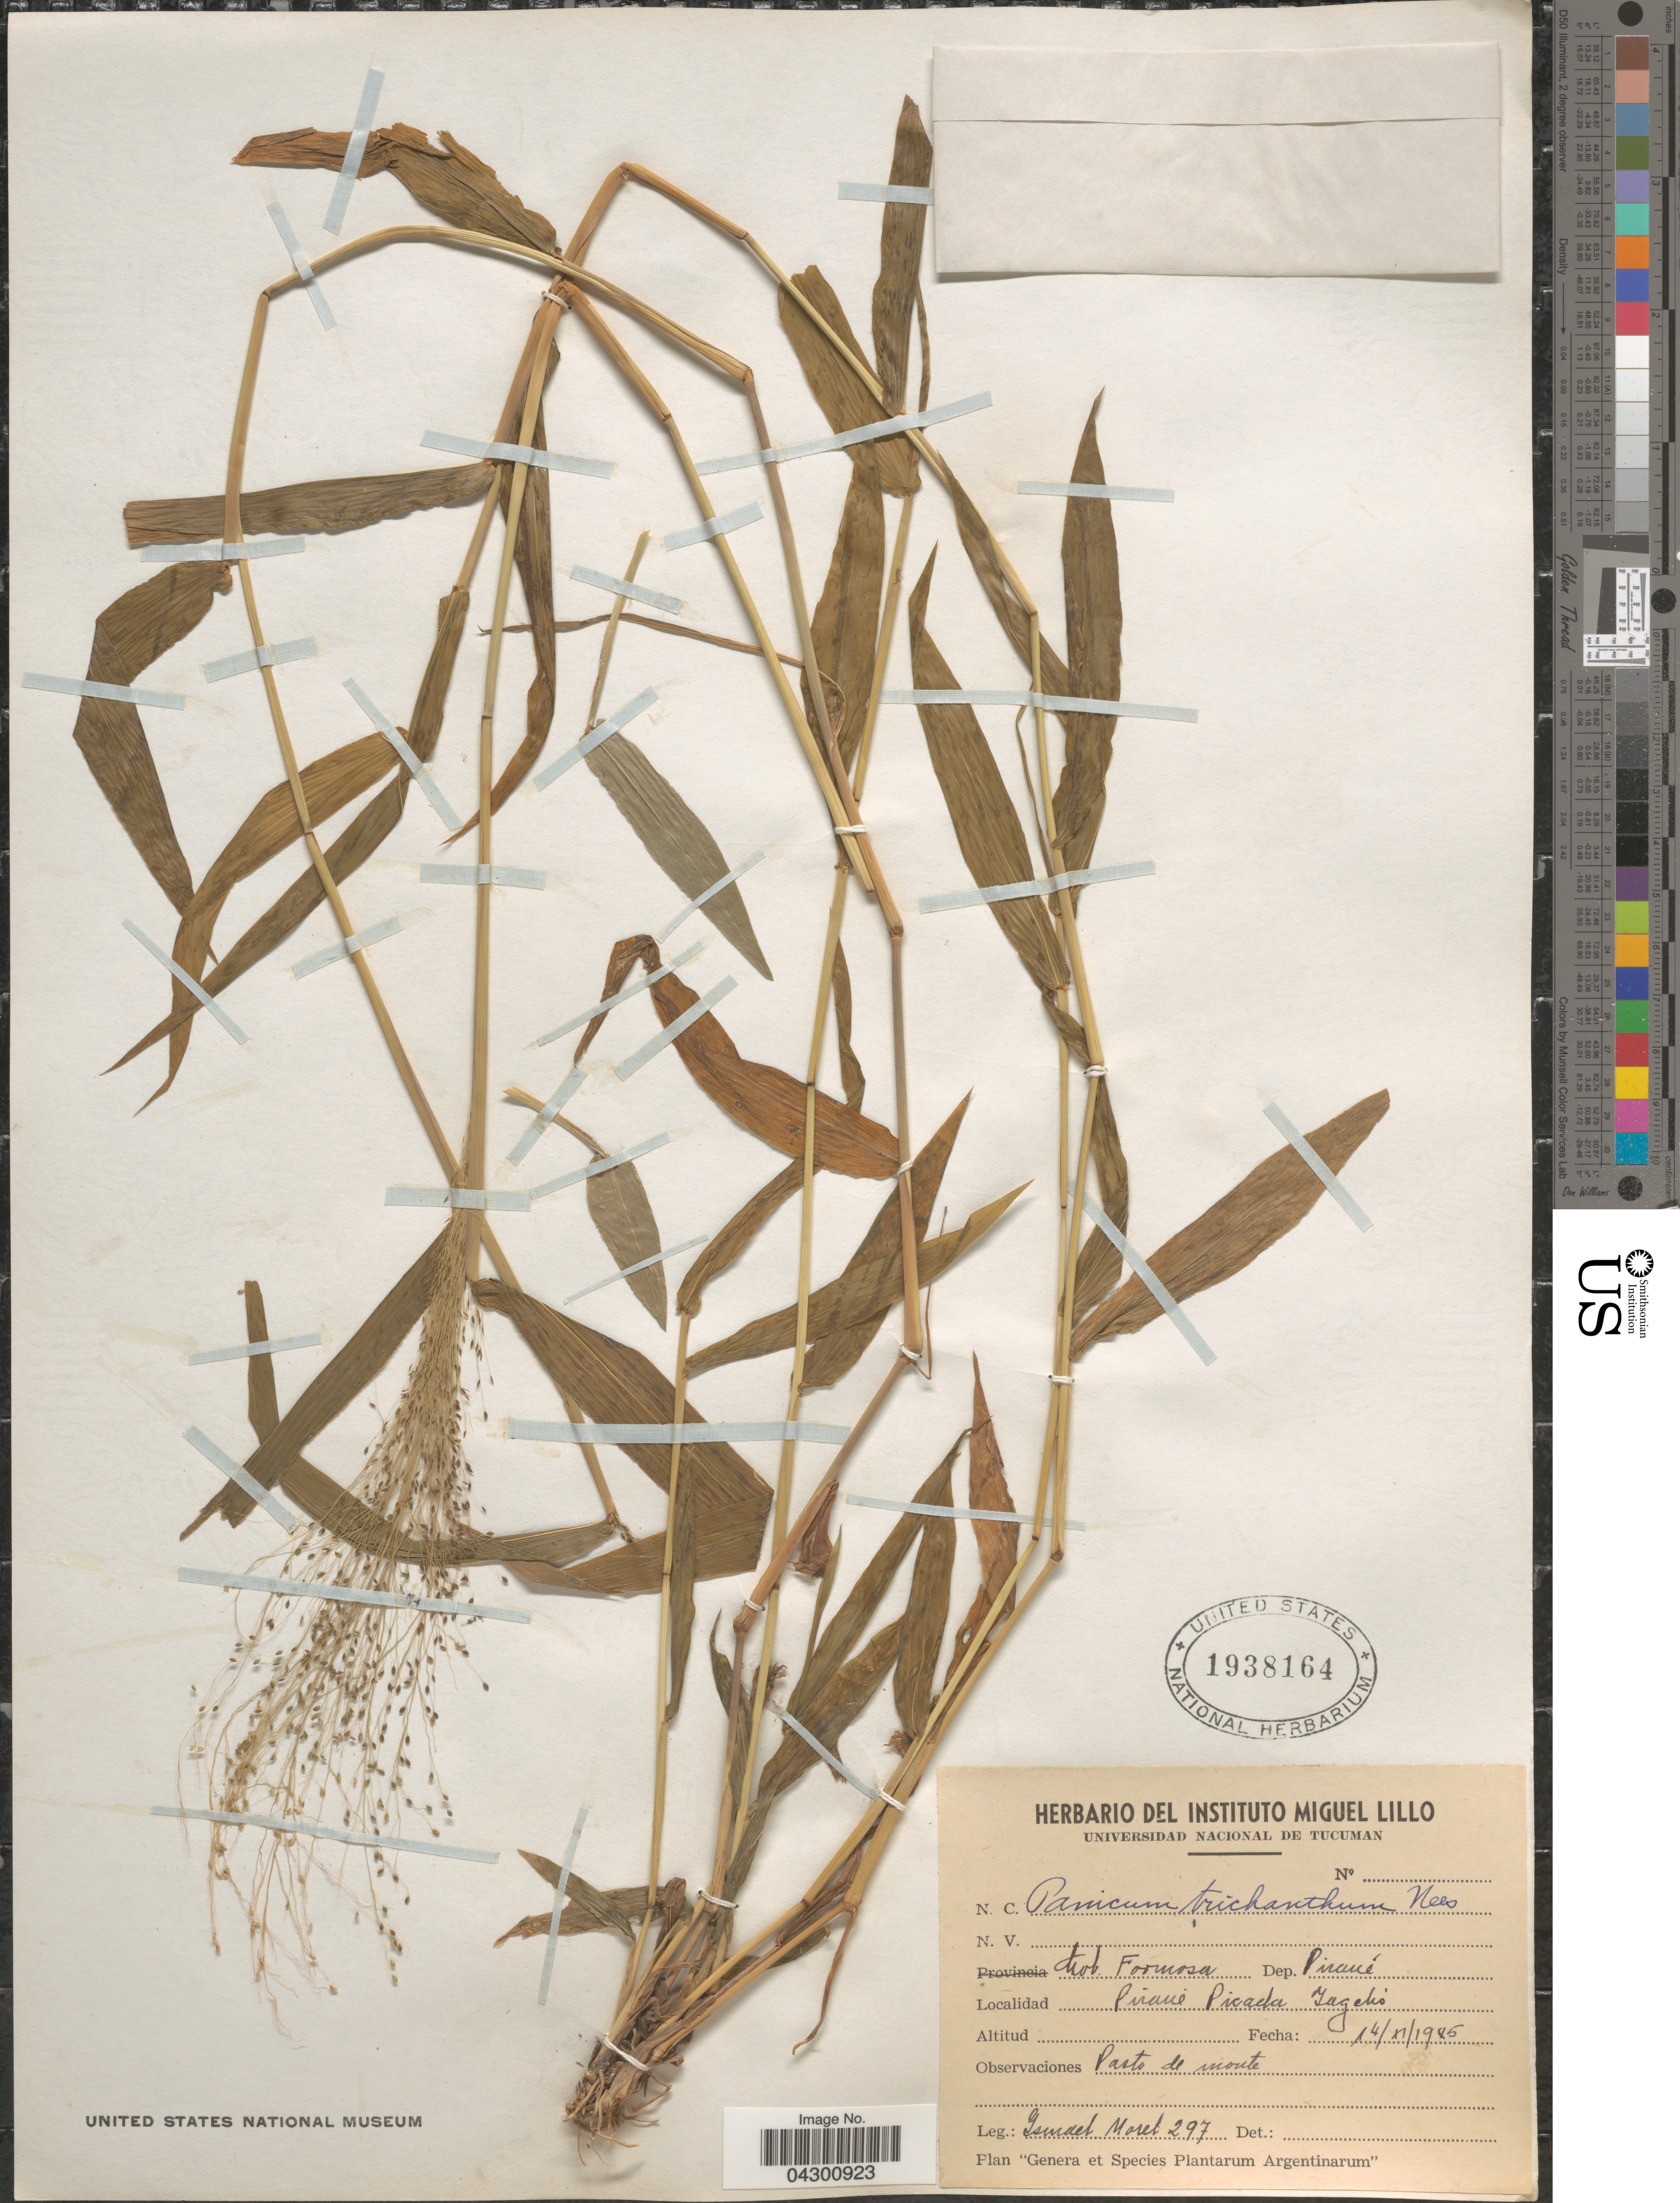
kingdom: Plantae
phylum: Tracheophyta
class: Liliopsida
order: Poales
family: Poaceae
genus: Panicum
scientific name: Panicum trichanthum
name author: Nees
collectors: I. Morel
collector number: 297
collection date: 1945-11-14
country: Argentina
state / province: Formosa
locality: Gob. Formosa Dep. Pirané. Pirané Picada Jagelio [interpreted].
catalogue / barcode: US 1938164